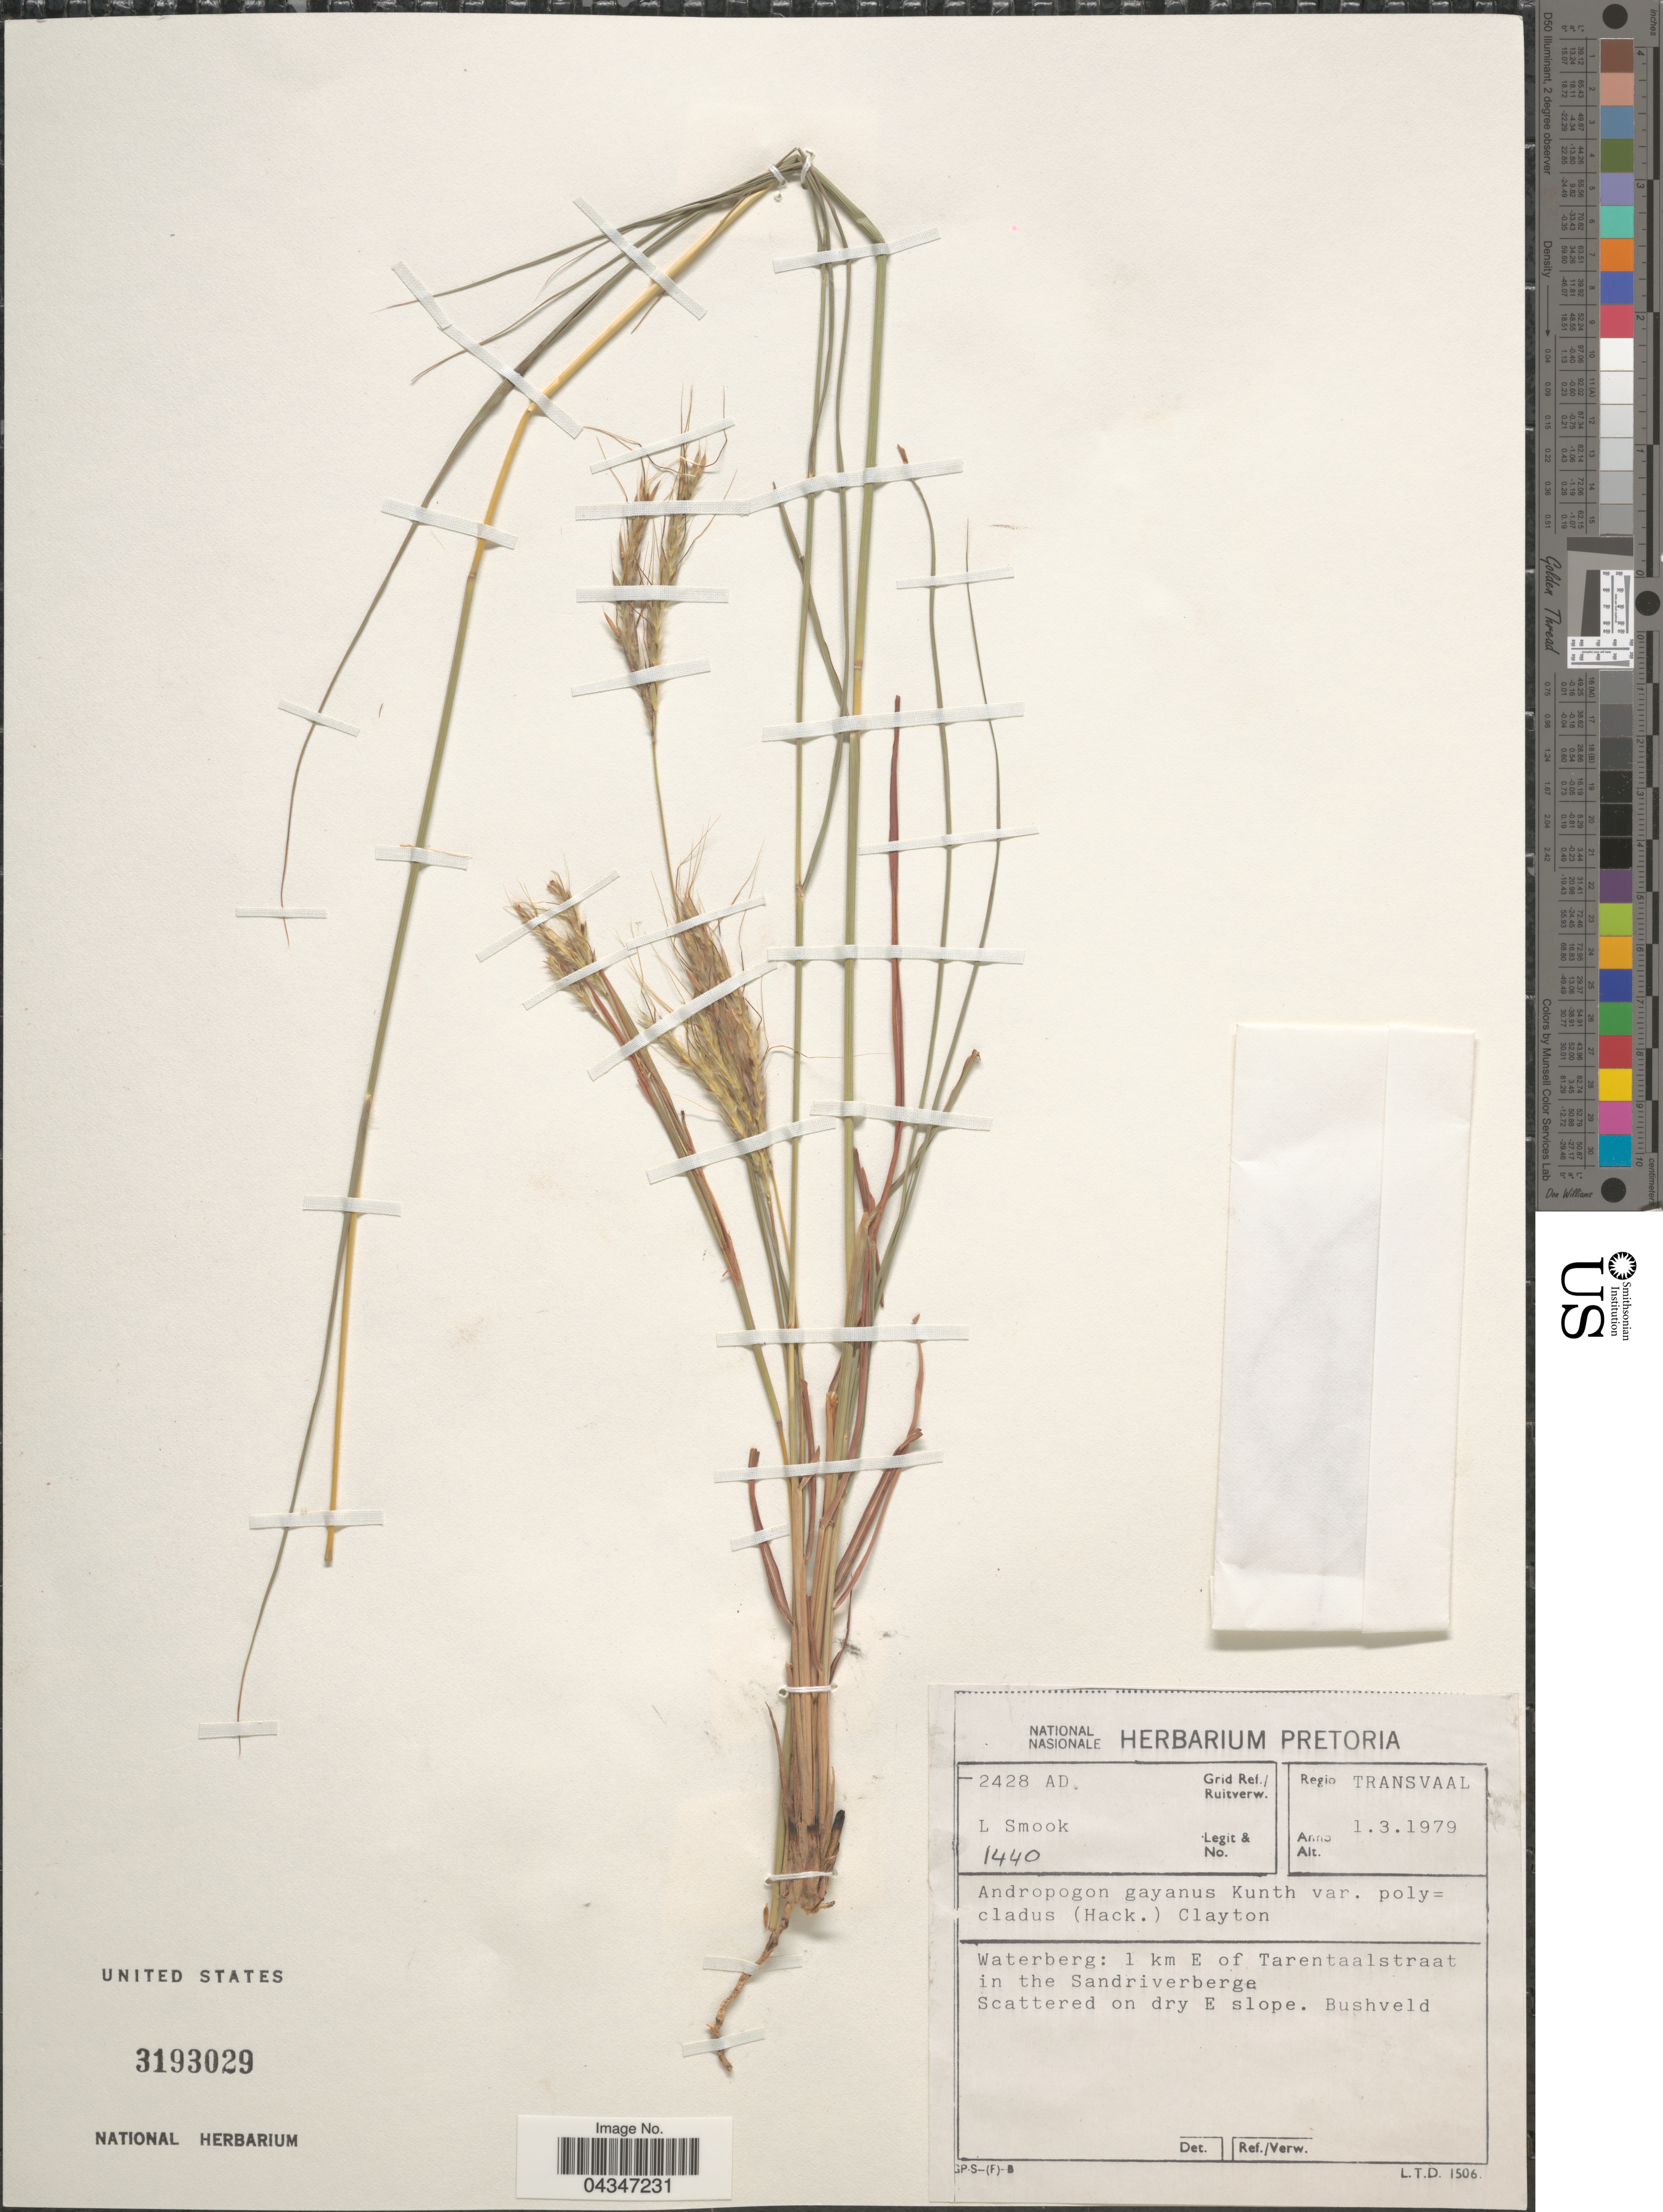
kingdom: Plantae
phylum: Tracheophyta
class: Liliopsida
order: Poales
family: Poaceae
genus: Andropogon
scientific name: Andropogon gayanus var. polycladus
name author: (Hack.) Clayton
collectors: L. Smook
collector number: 1440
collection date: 1979-03-01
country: South Africa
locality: Grid Ref./ Ruitverw. -2428 AD. Regio Transvaal. Waterberg: 1 km E of Tarentaalstraat in the Sandriverberge. Scattered on dry E slope.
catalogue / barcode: US 3193029